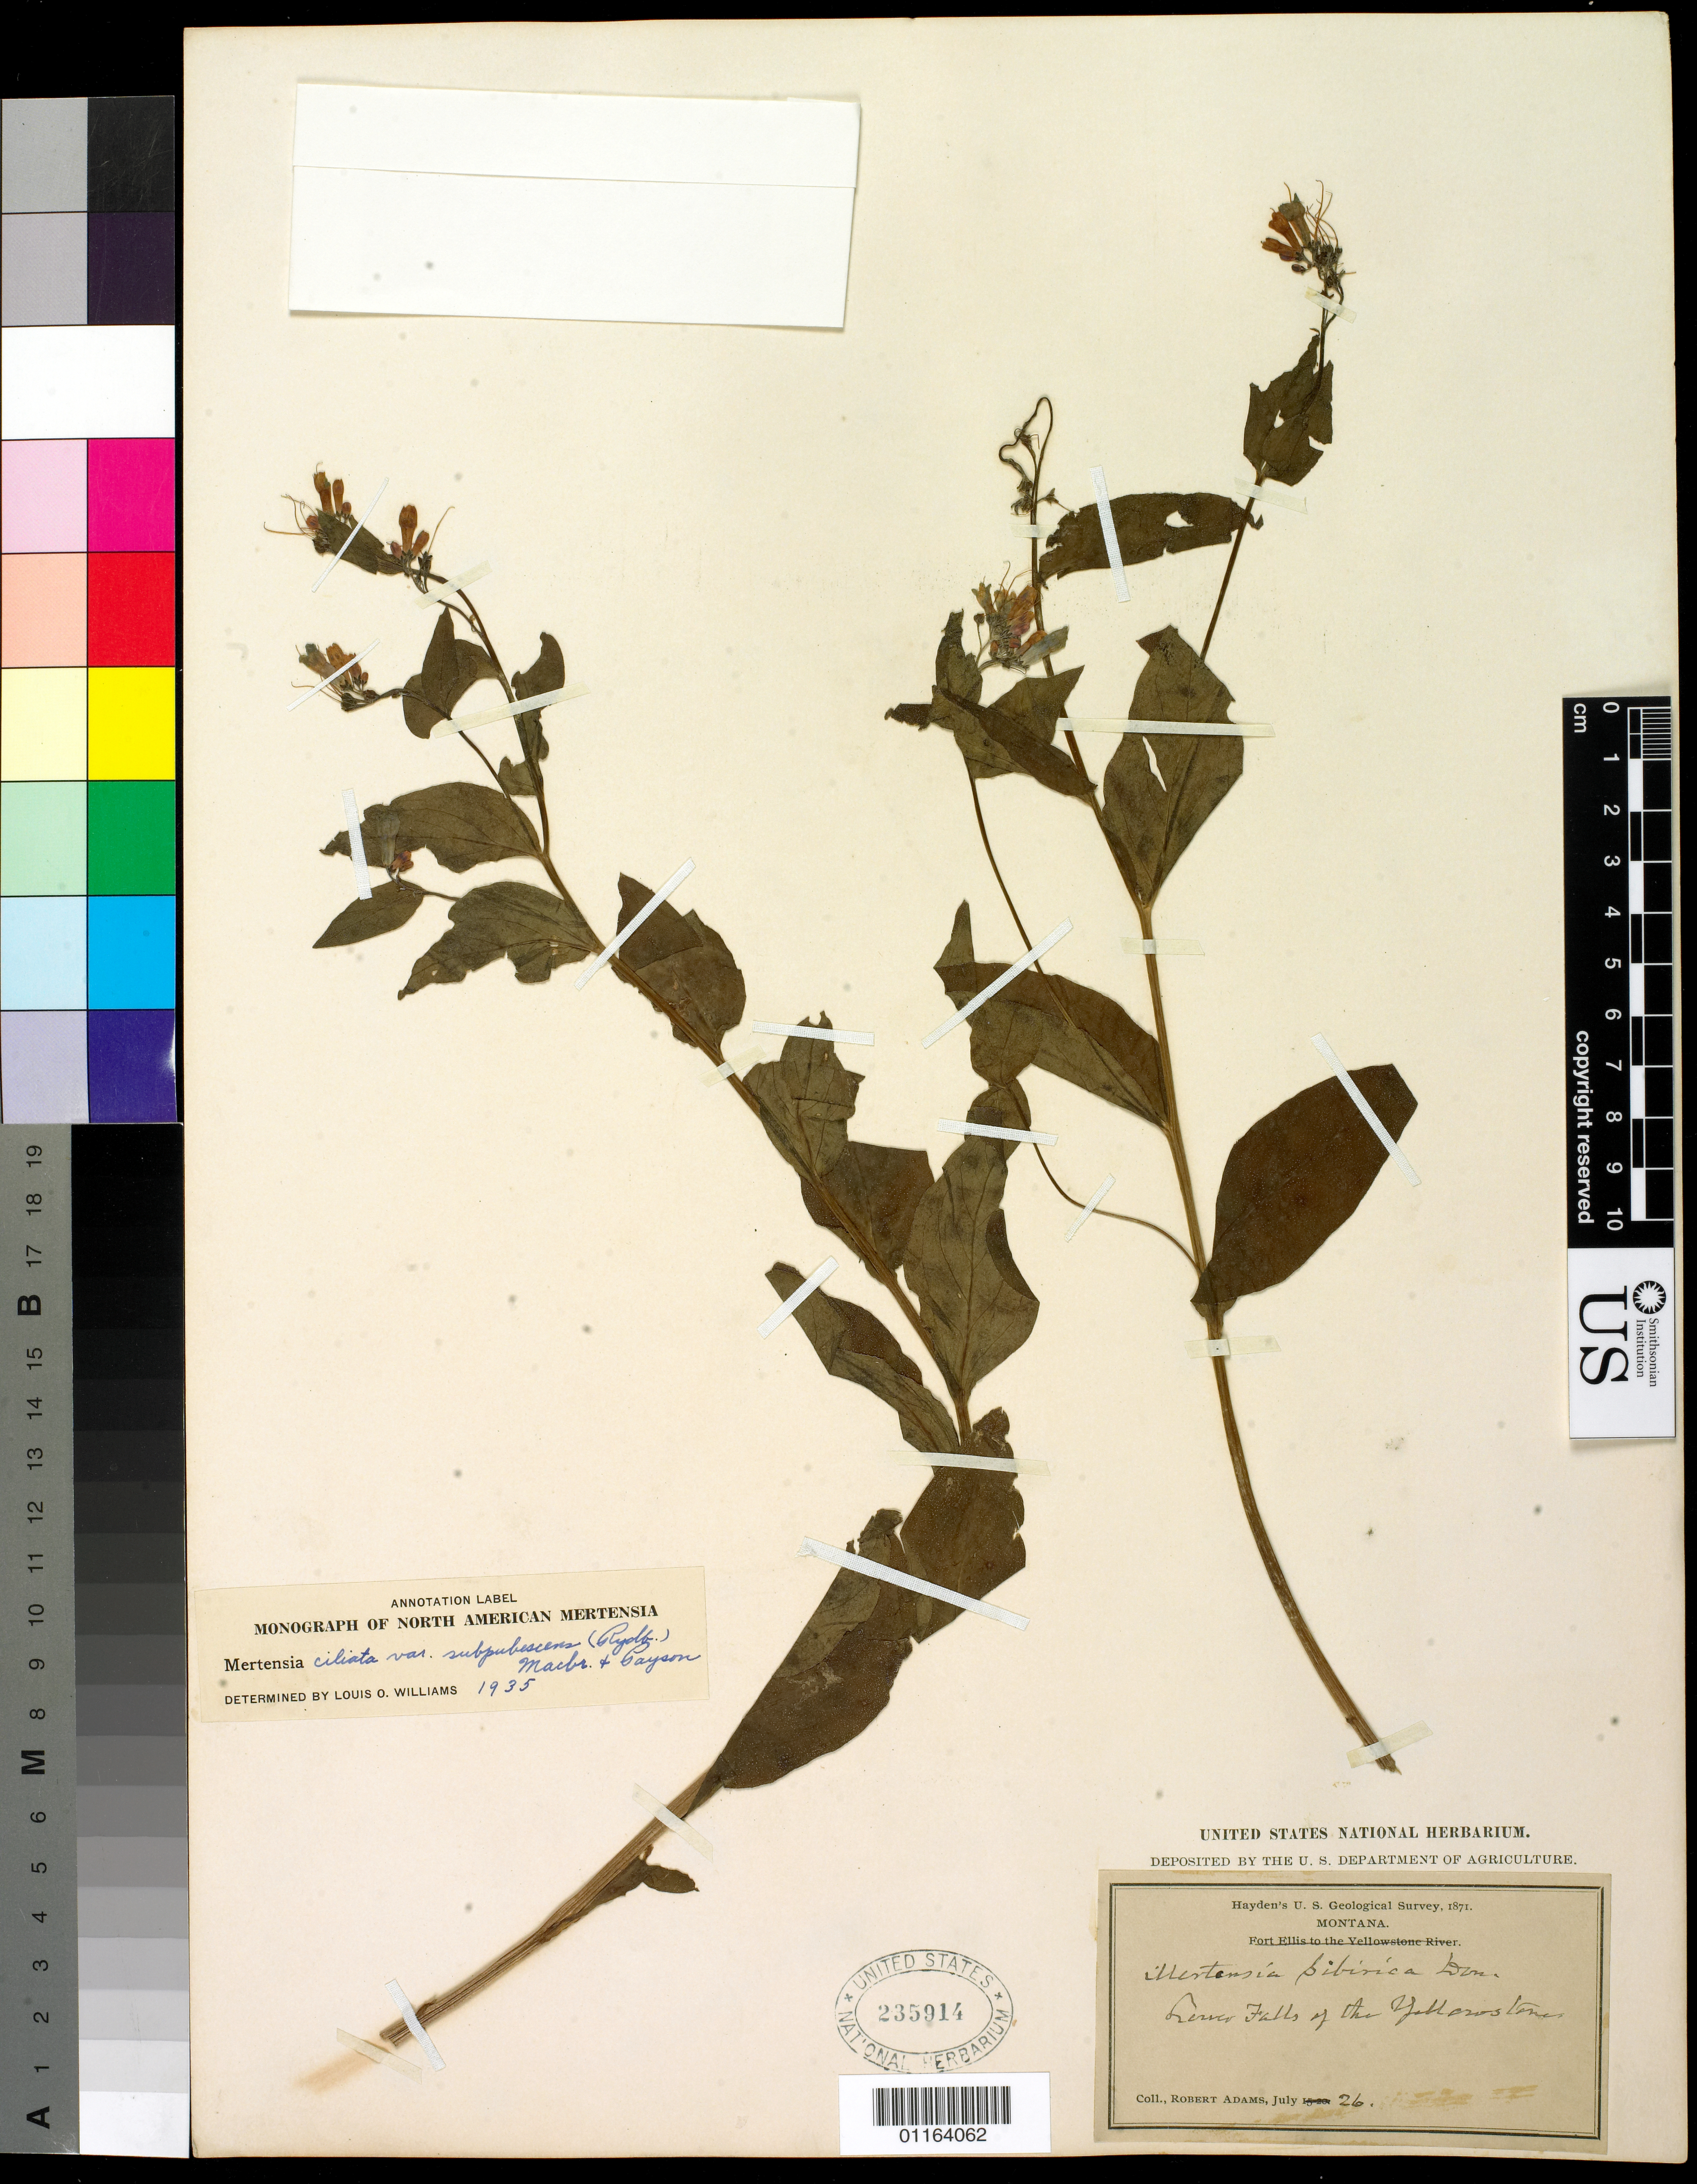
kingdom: Plantae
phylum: Tracheophyta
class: Magnoliopsida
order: Boraginales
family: Boraginaceae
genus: Mertensia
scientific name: Mertensia ciliata var. subpubescens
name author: (Rydb.) J.F. Macbr. & Payson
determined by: Williams, Louis O.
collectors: R. Adams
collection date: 1871-07-26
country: United States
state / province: Montana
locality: Jericho Falls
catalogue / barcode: US 235914